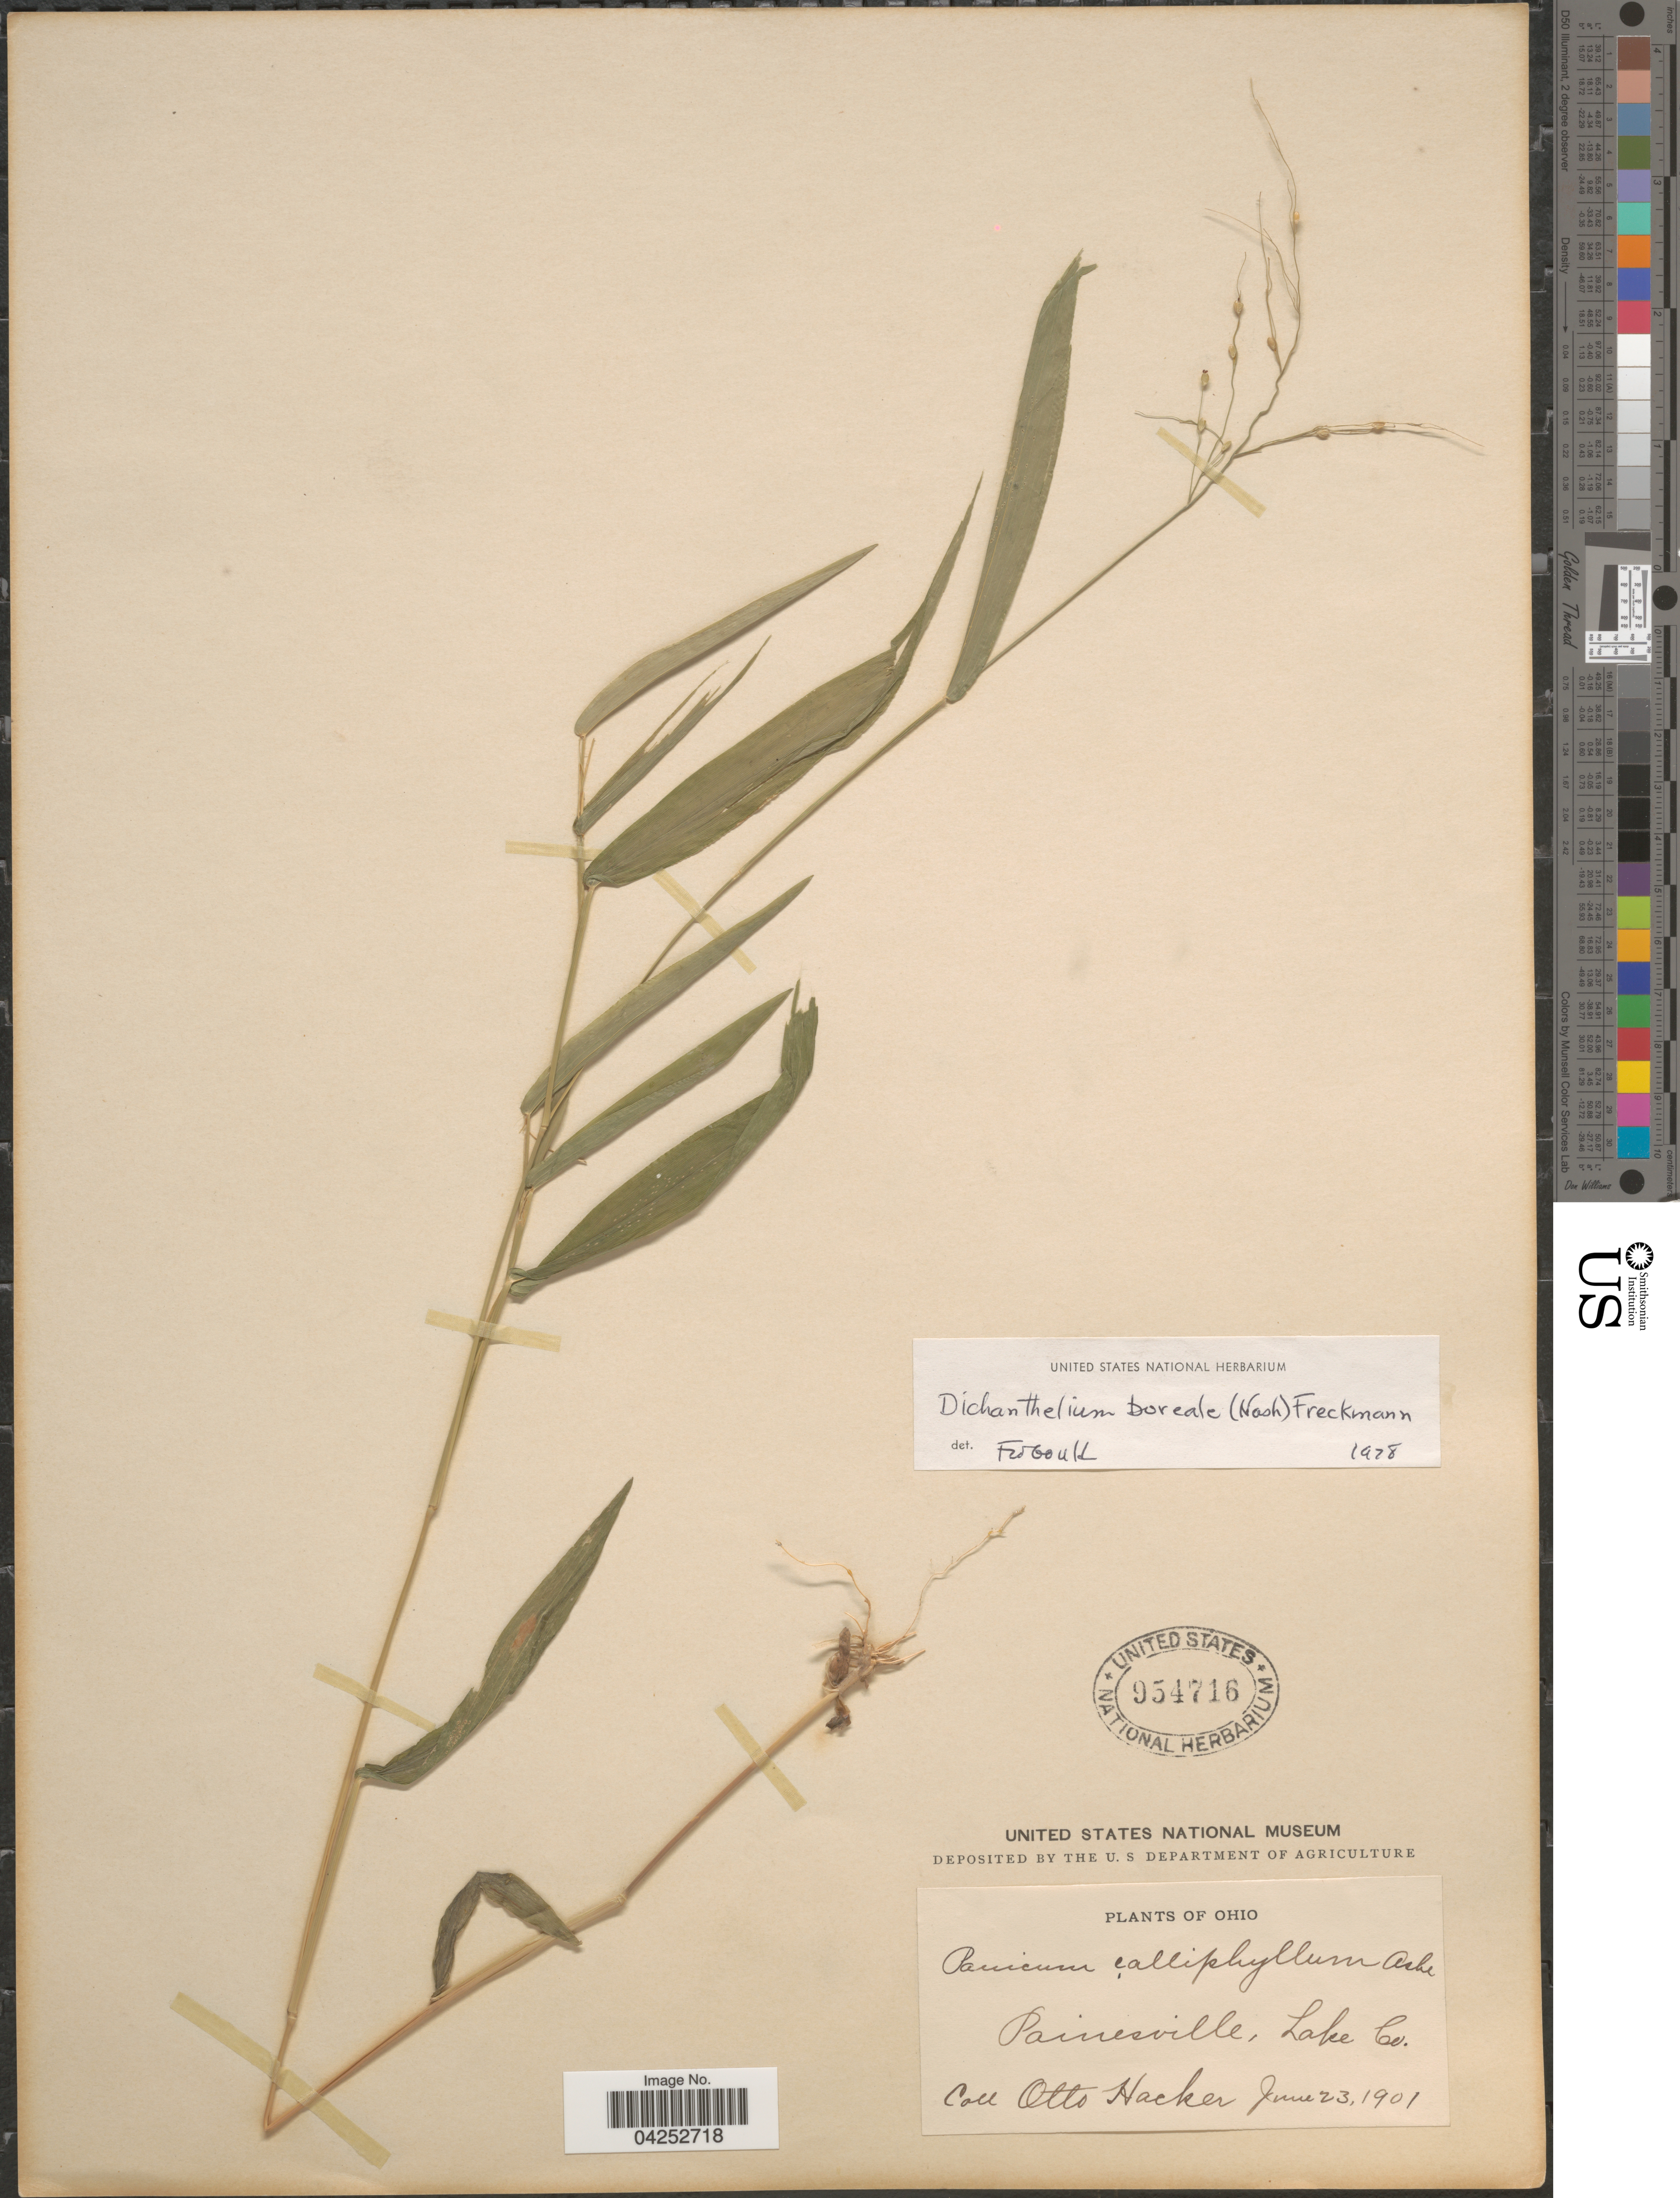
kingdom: Plantae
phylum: Tracheophyta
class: Liliopsida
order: Poales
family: Poaceae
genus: Dichanthelium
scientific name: Dichanthelium boreale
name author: (Nash) Freckmann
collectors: O. Hacker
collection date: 1901-06-23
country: United States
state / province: Ohio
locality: Painesville, Lake Co.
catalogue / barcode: US 954716